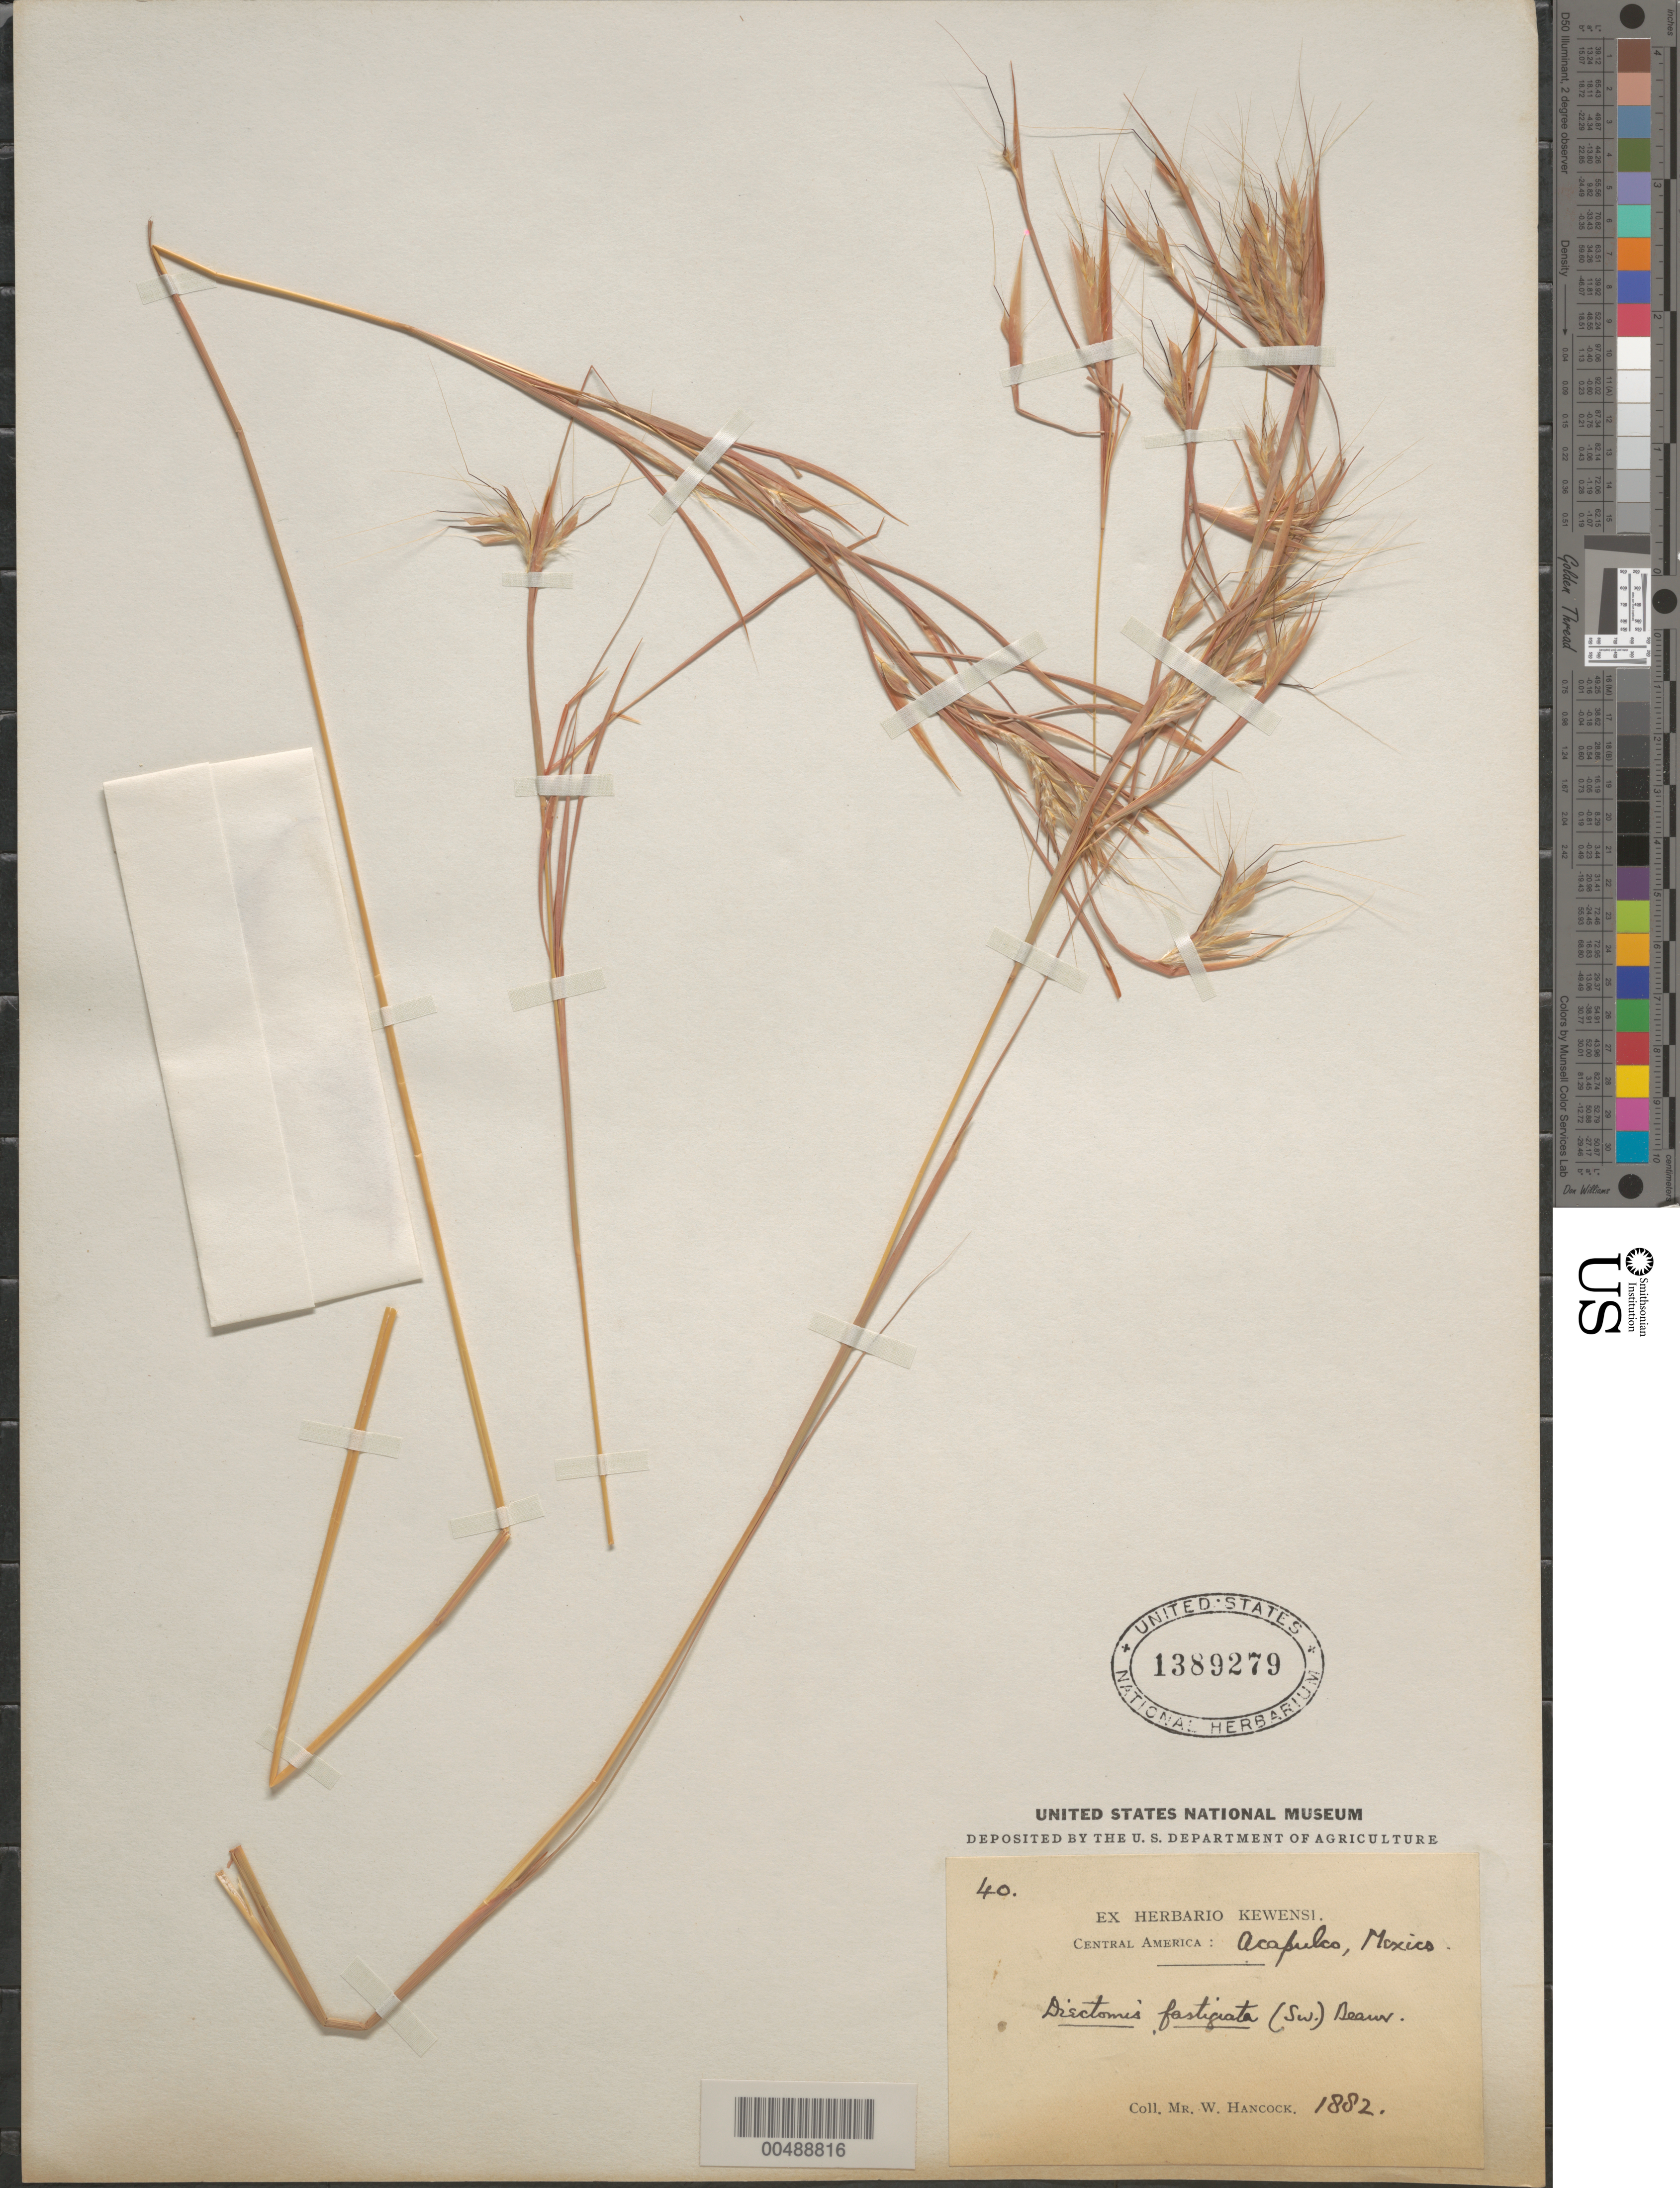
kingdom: Plantae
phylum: Tracheophyta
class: Liliopsida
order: Poales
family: Poaceae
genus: Diectomis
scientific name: Diectomis fastigiata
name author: (Sw.) P. Beauv.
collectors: W. Hancock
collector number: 40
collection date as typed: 1882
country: Mexico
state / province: Guerrero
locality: Acapulco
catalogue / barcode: US 1389279